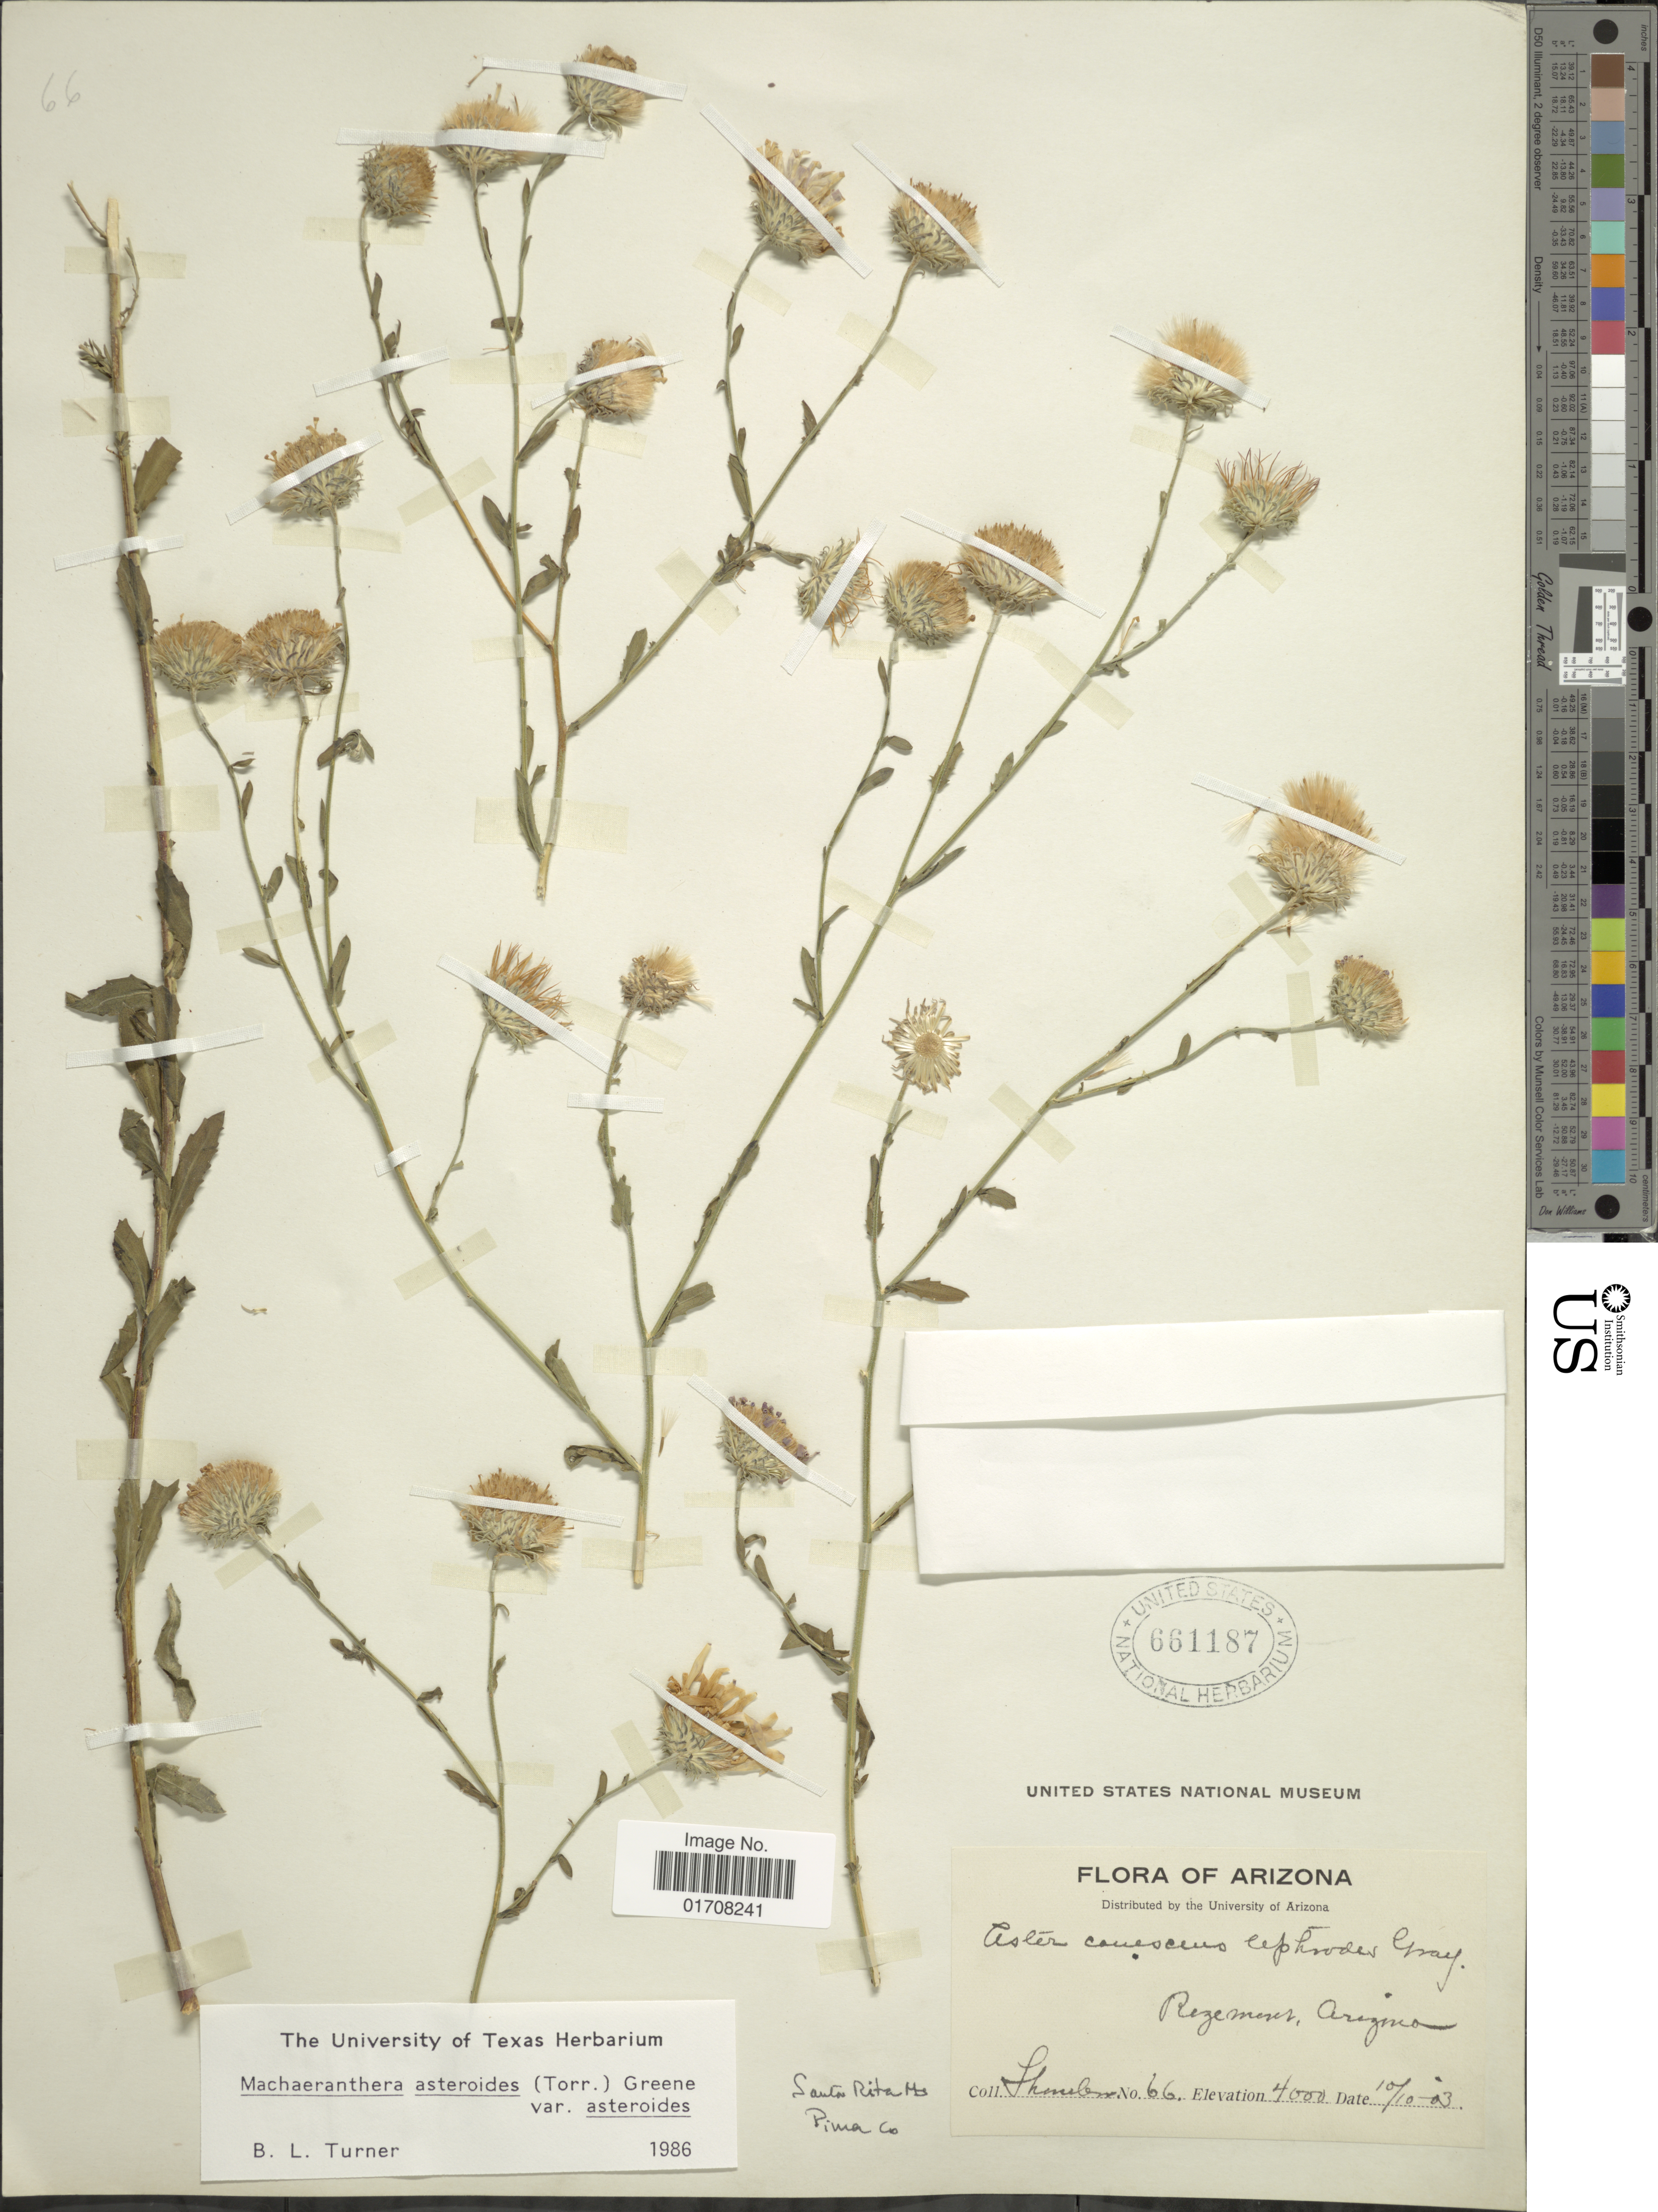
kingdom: Plantae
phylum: Tracheophyta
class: Magnoliopsida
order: Asterales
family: Asteraceae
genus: Machaeranthera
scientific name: Machaeranthera asteroides var. asteroides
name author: (Torr.) Greene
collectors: J. Thornber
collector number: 66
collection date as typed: Transcribed d/m/y: 10/10/3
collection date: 1903-10-10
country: United States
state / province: Arizona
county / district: Pima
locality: Rozemout (Rosemount), Santa Rita Mts, Pima Co.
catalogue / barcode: US 661187